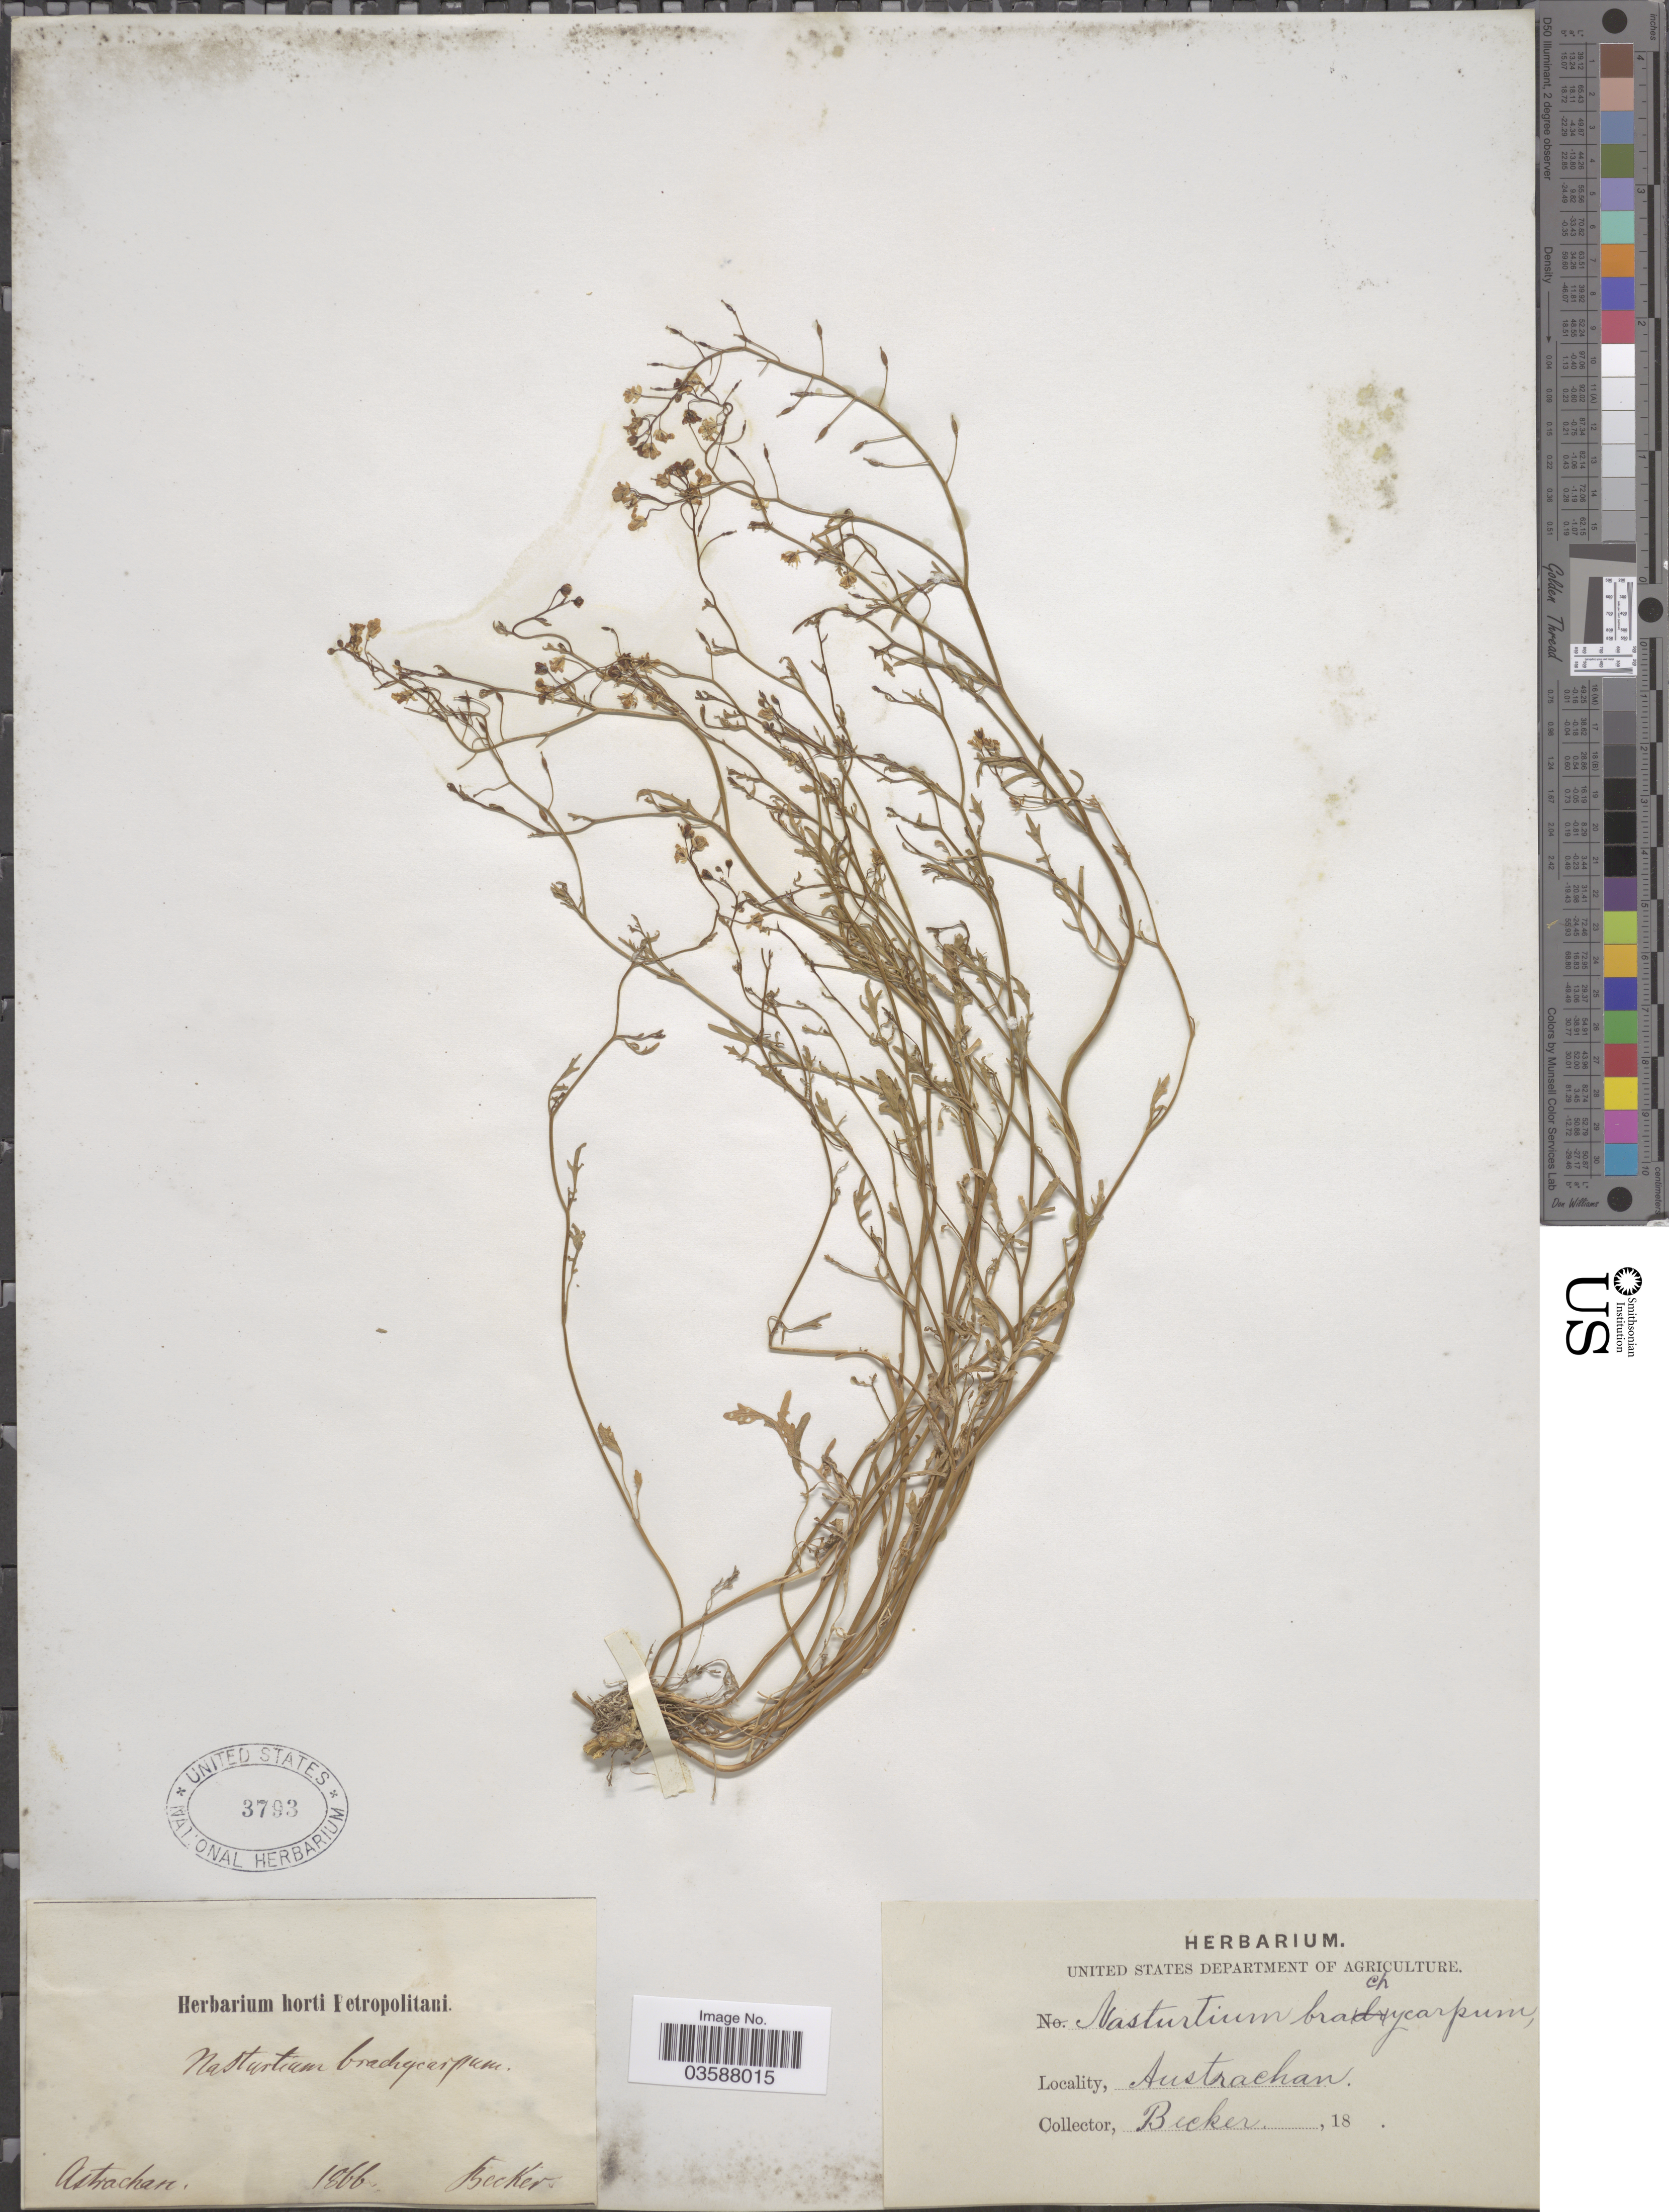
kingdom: Plantae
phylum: Tracheophyta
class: Magnoliopsida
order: Brassicales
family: Brassicaceae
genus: Rorippa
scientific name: Rorippa brachycarpa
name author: (C.A. Mey.) Hayek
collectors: -. Becker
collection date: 1866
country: Russian Federation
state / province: Astrakhan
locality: Austrachan.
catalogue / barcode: US 3793